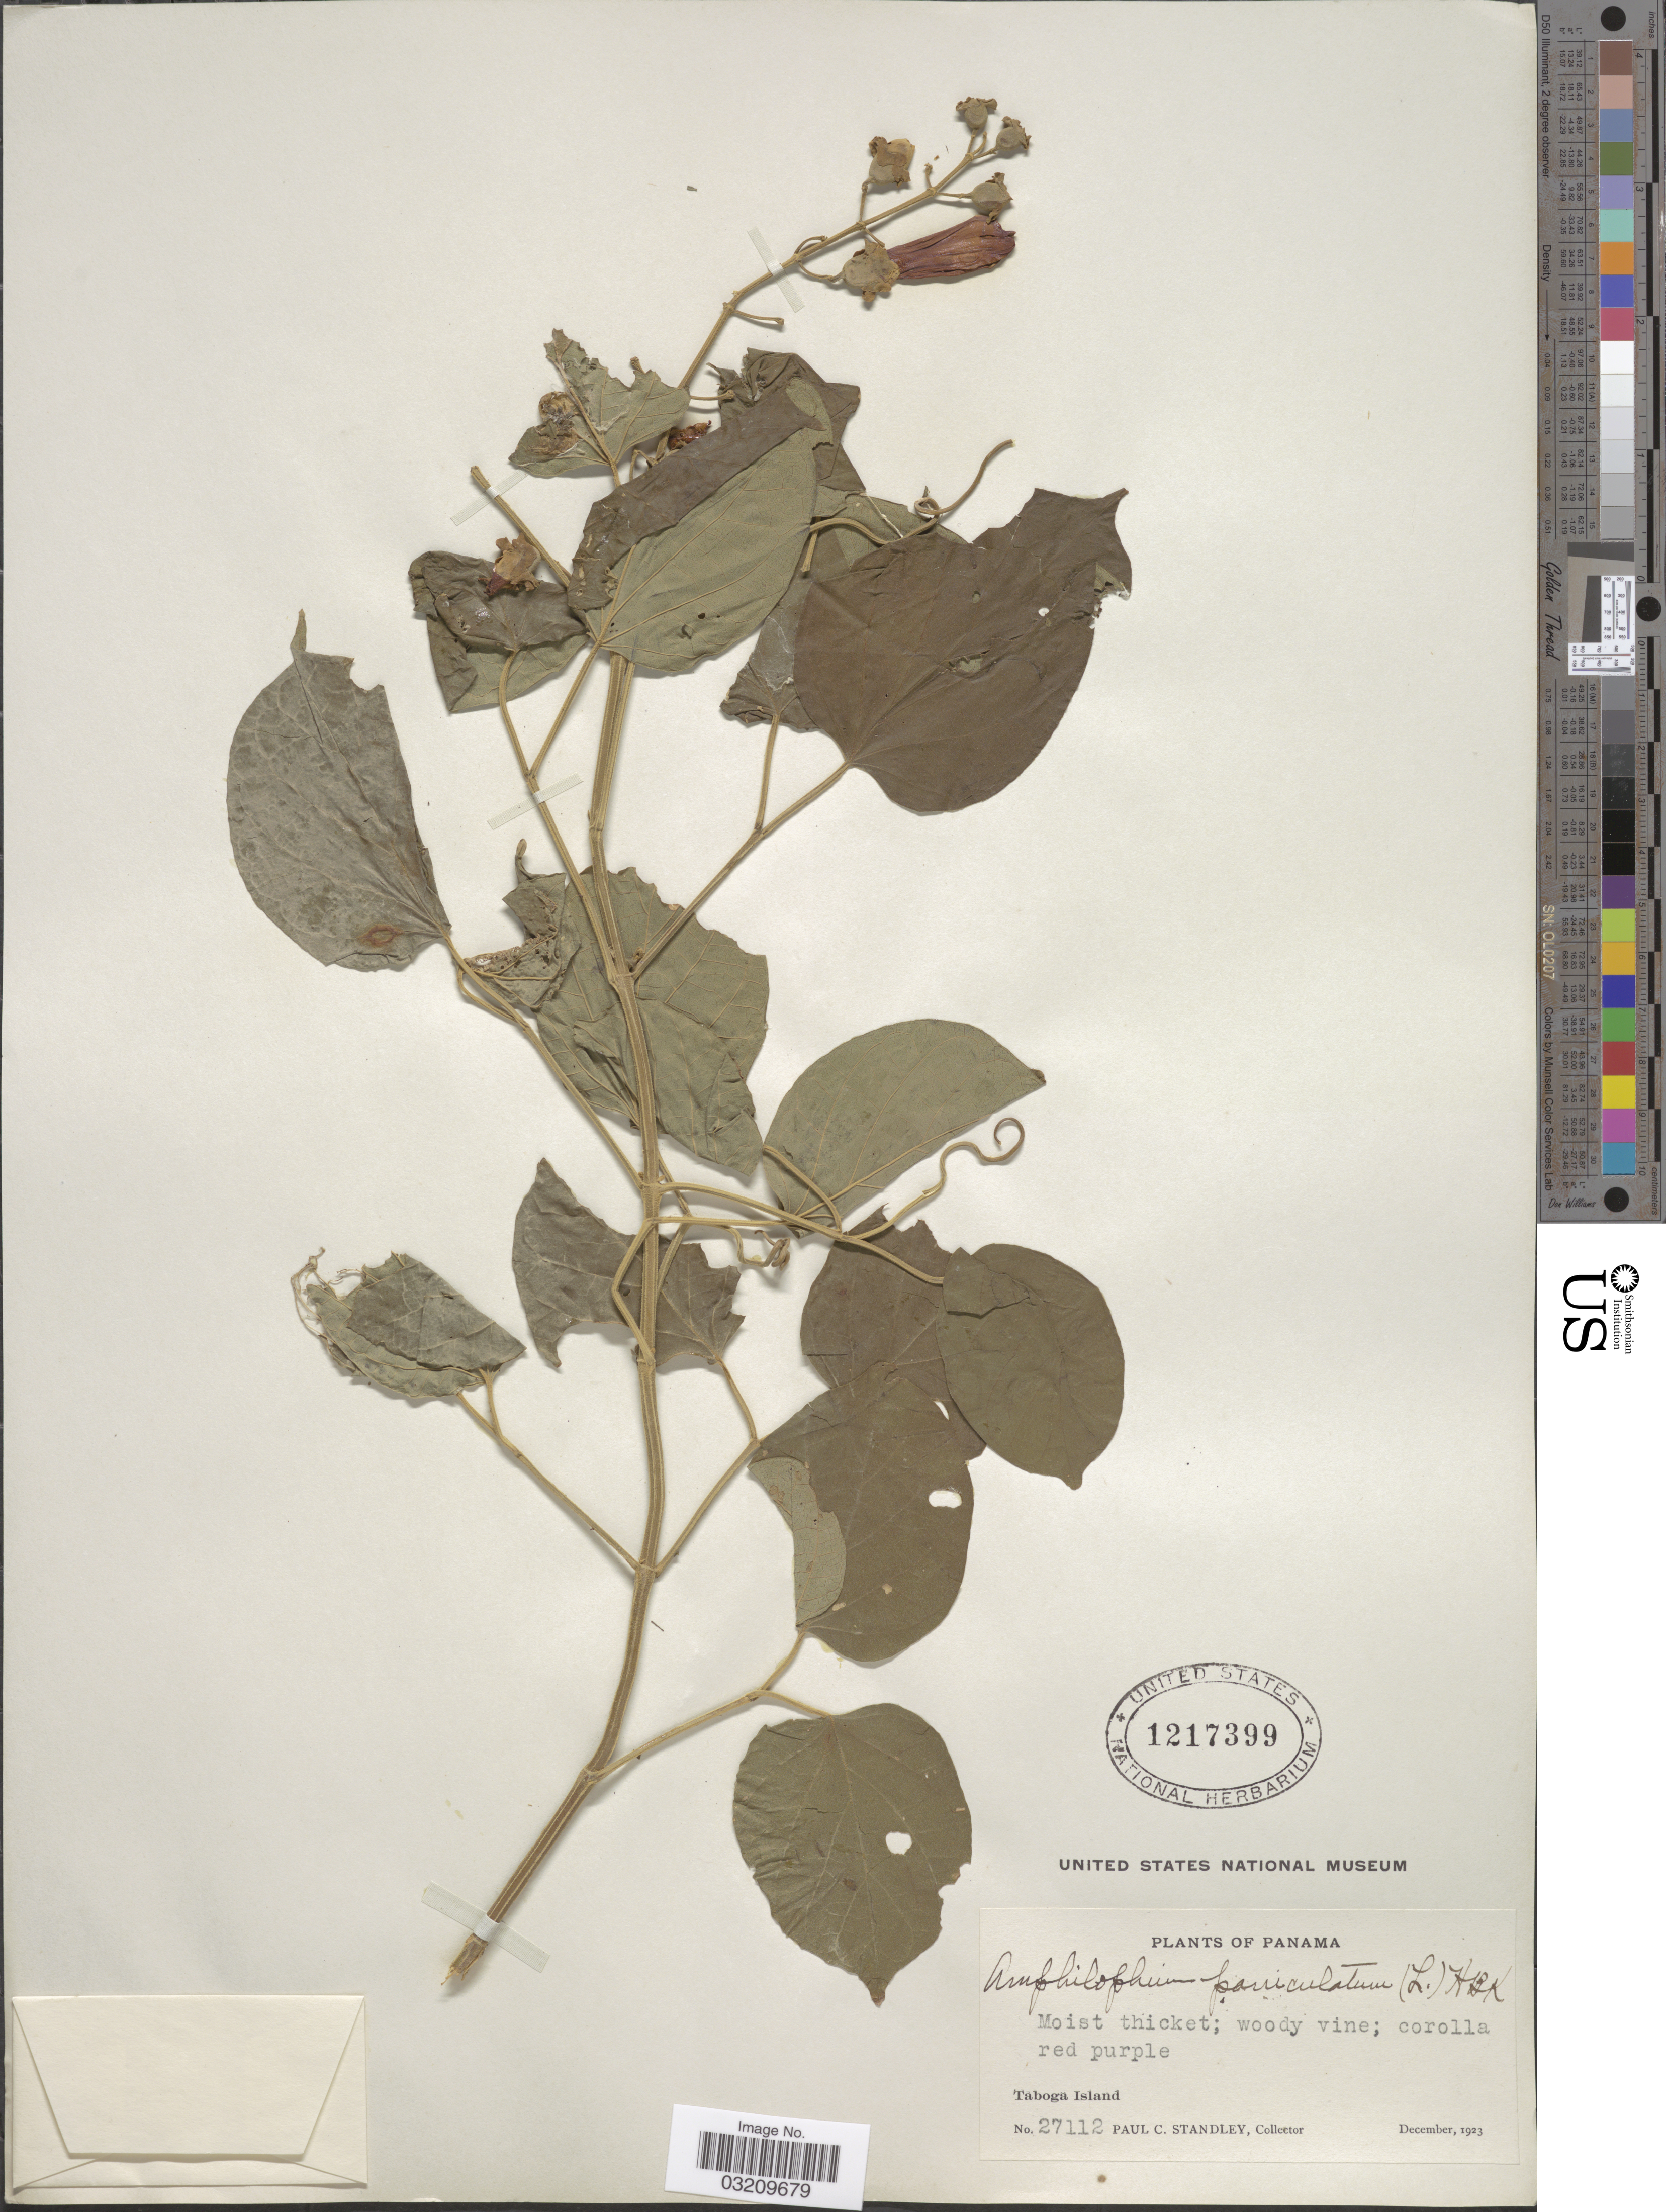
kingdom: Plantae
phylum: Tracheophyta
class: Magnoliopsida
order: Lamiales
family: Bignoniaceae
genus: Amphilophium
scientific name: Amphilophium paniculatum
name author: (L.) Kunth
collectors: P. C. Standley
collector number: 27112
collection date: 1923-12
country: Panama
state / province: Panamá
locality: Taboga Island.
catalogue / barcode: US 1217399